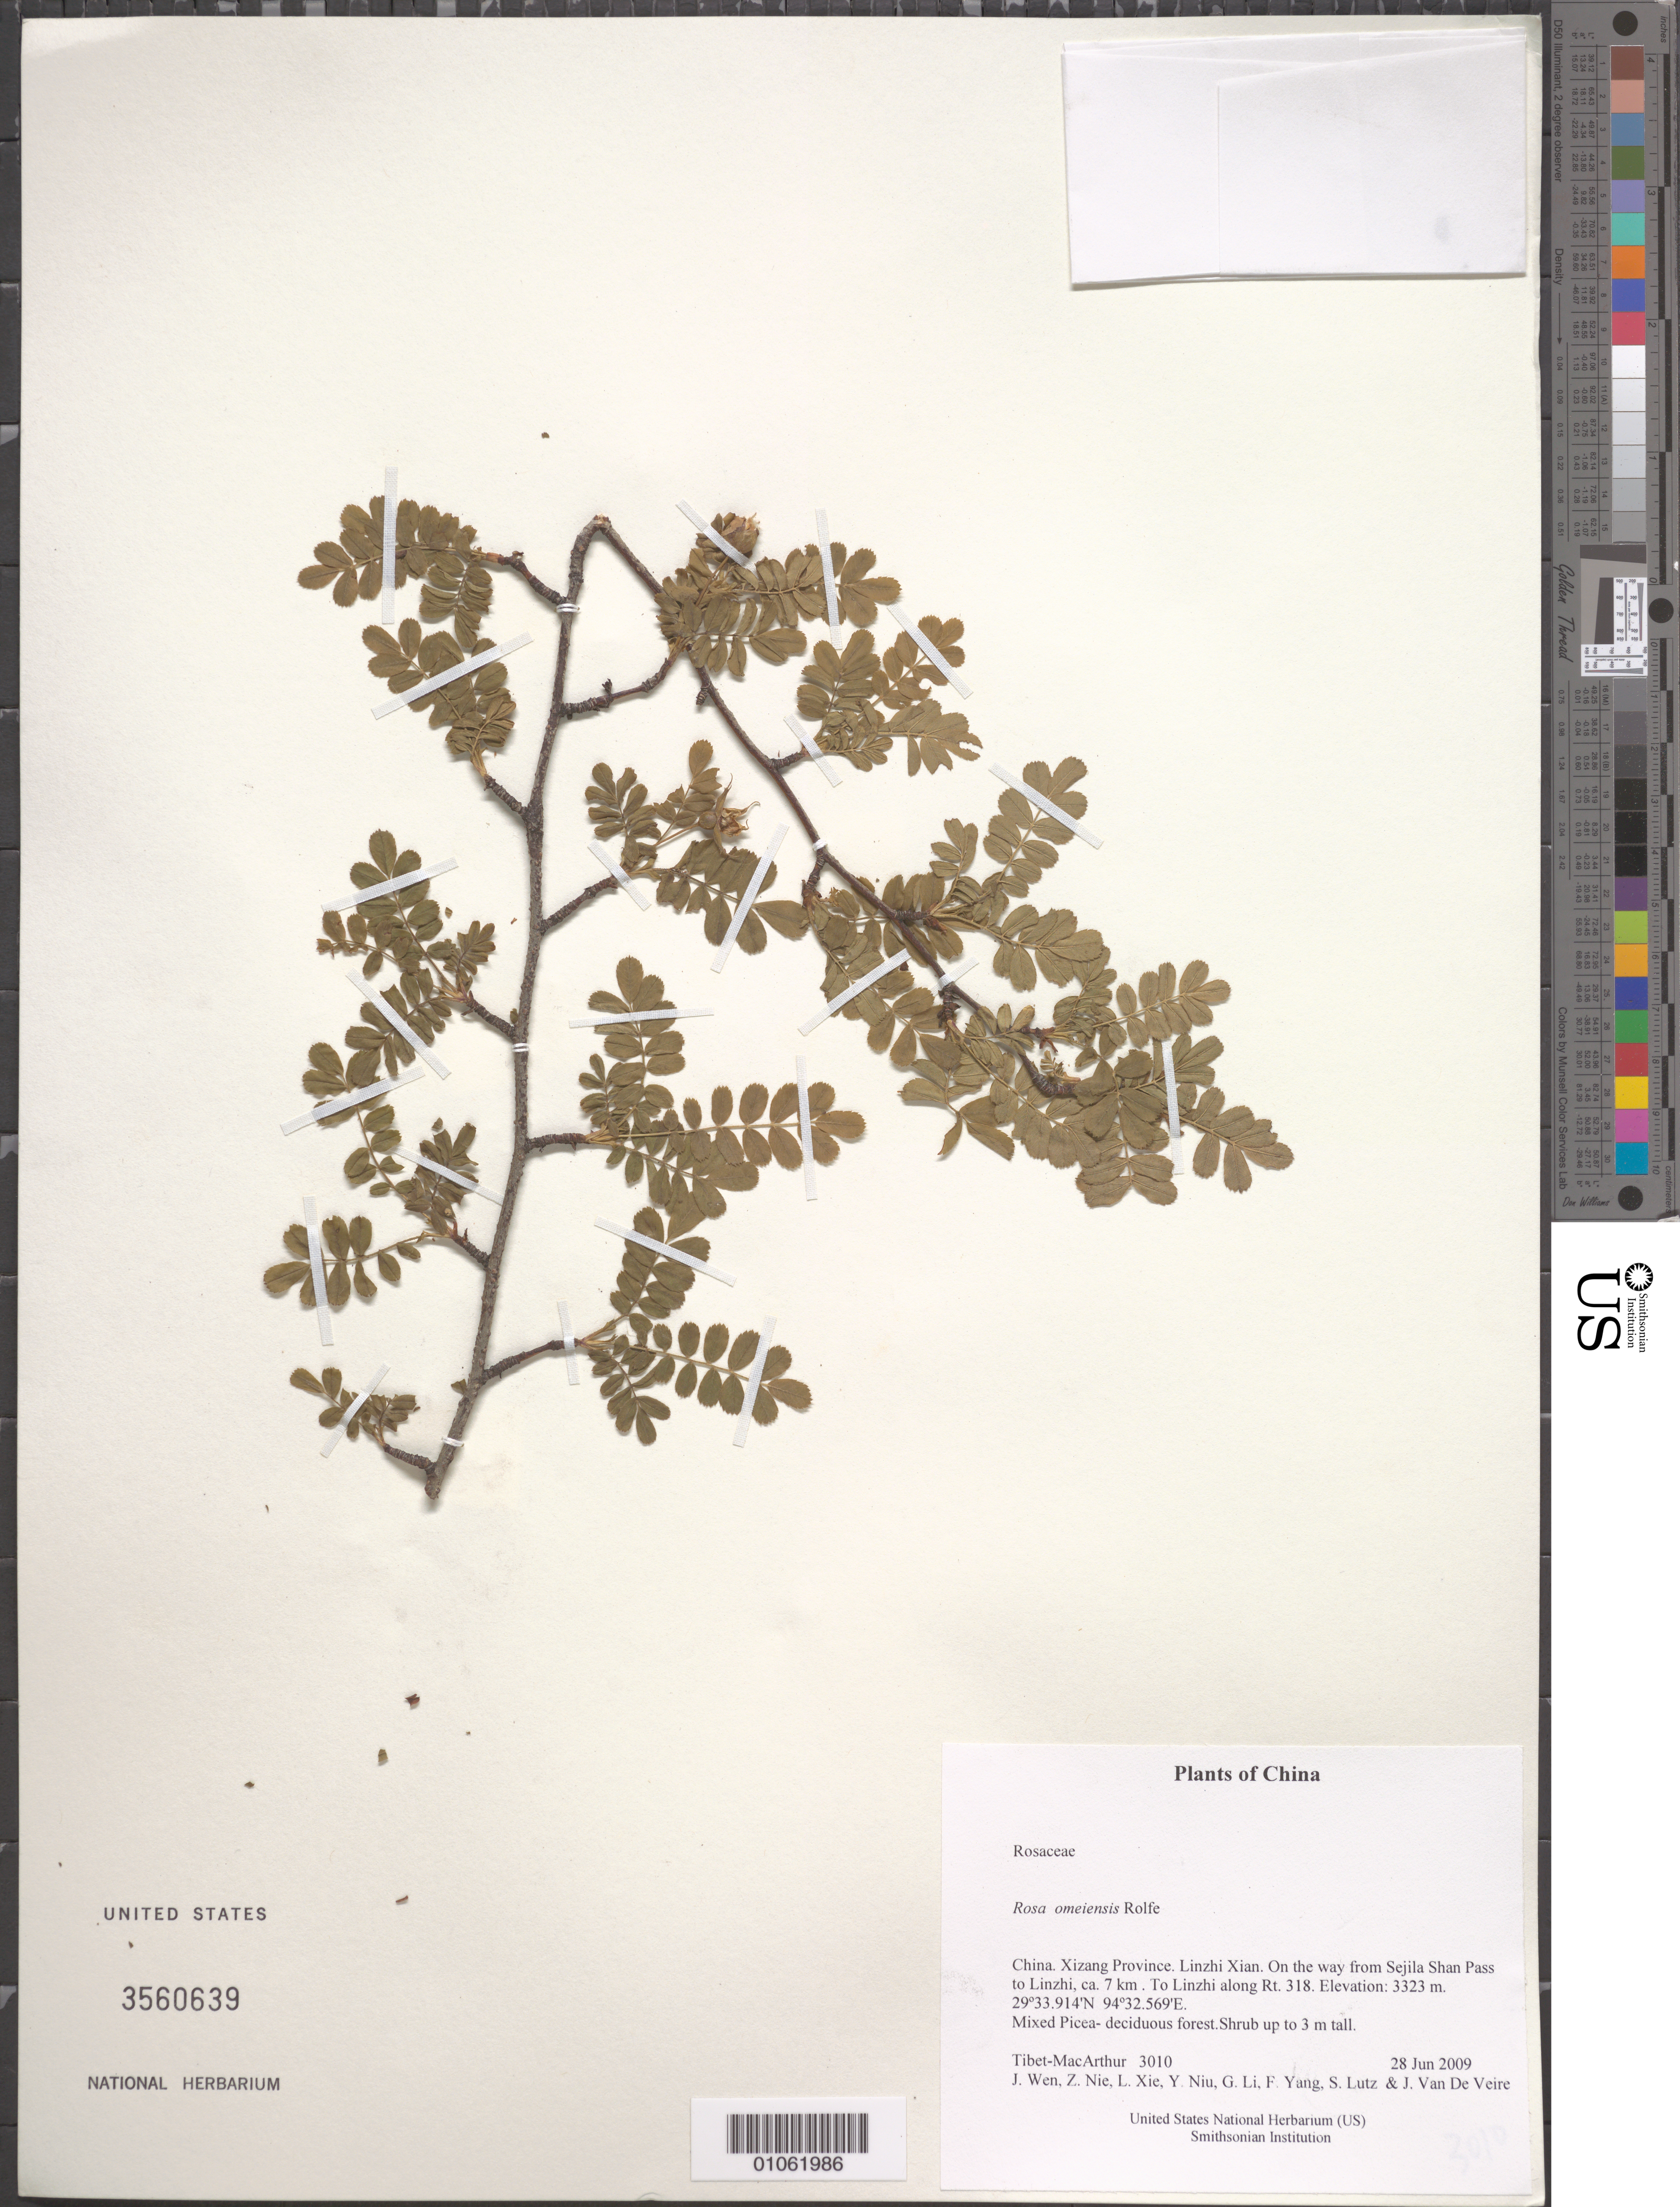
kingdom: Plantae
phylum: Tracheophyta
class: Magnoliopsida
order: Rosales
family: Rosaceae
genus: Rosa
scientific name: Rosa omeiensis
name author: Rolfe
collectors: Tibet-MacArthur, J. Wen, Z. Nie, L. Xie, Y. Niu, G. Li, F. Yang, S. Lutz & J. Van De Veire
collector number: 3010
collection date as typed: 28 Jun 2009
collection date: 2009-06-28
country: China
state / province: Xizang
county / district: Linzhi Xian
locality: On the way from Sejila Shan Pass to Linzhi, ca. 7 km . To Linzhi along Rt. 318.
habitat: Mixed Picea- deciduous forest.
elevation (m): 3323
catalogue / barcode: US 3560639